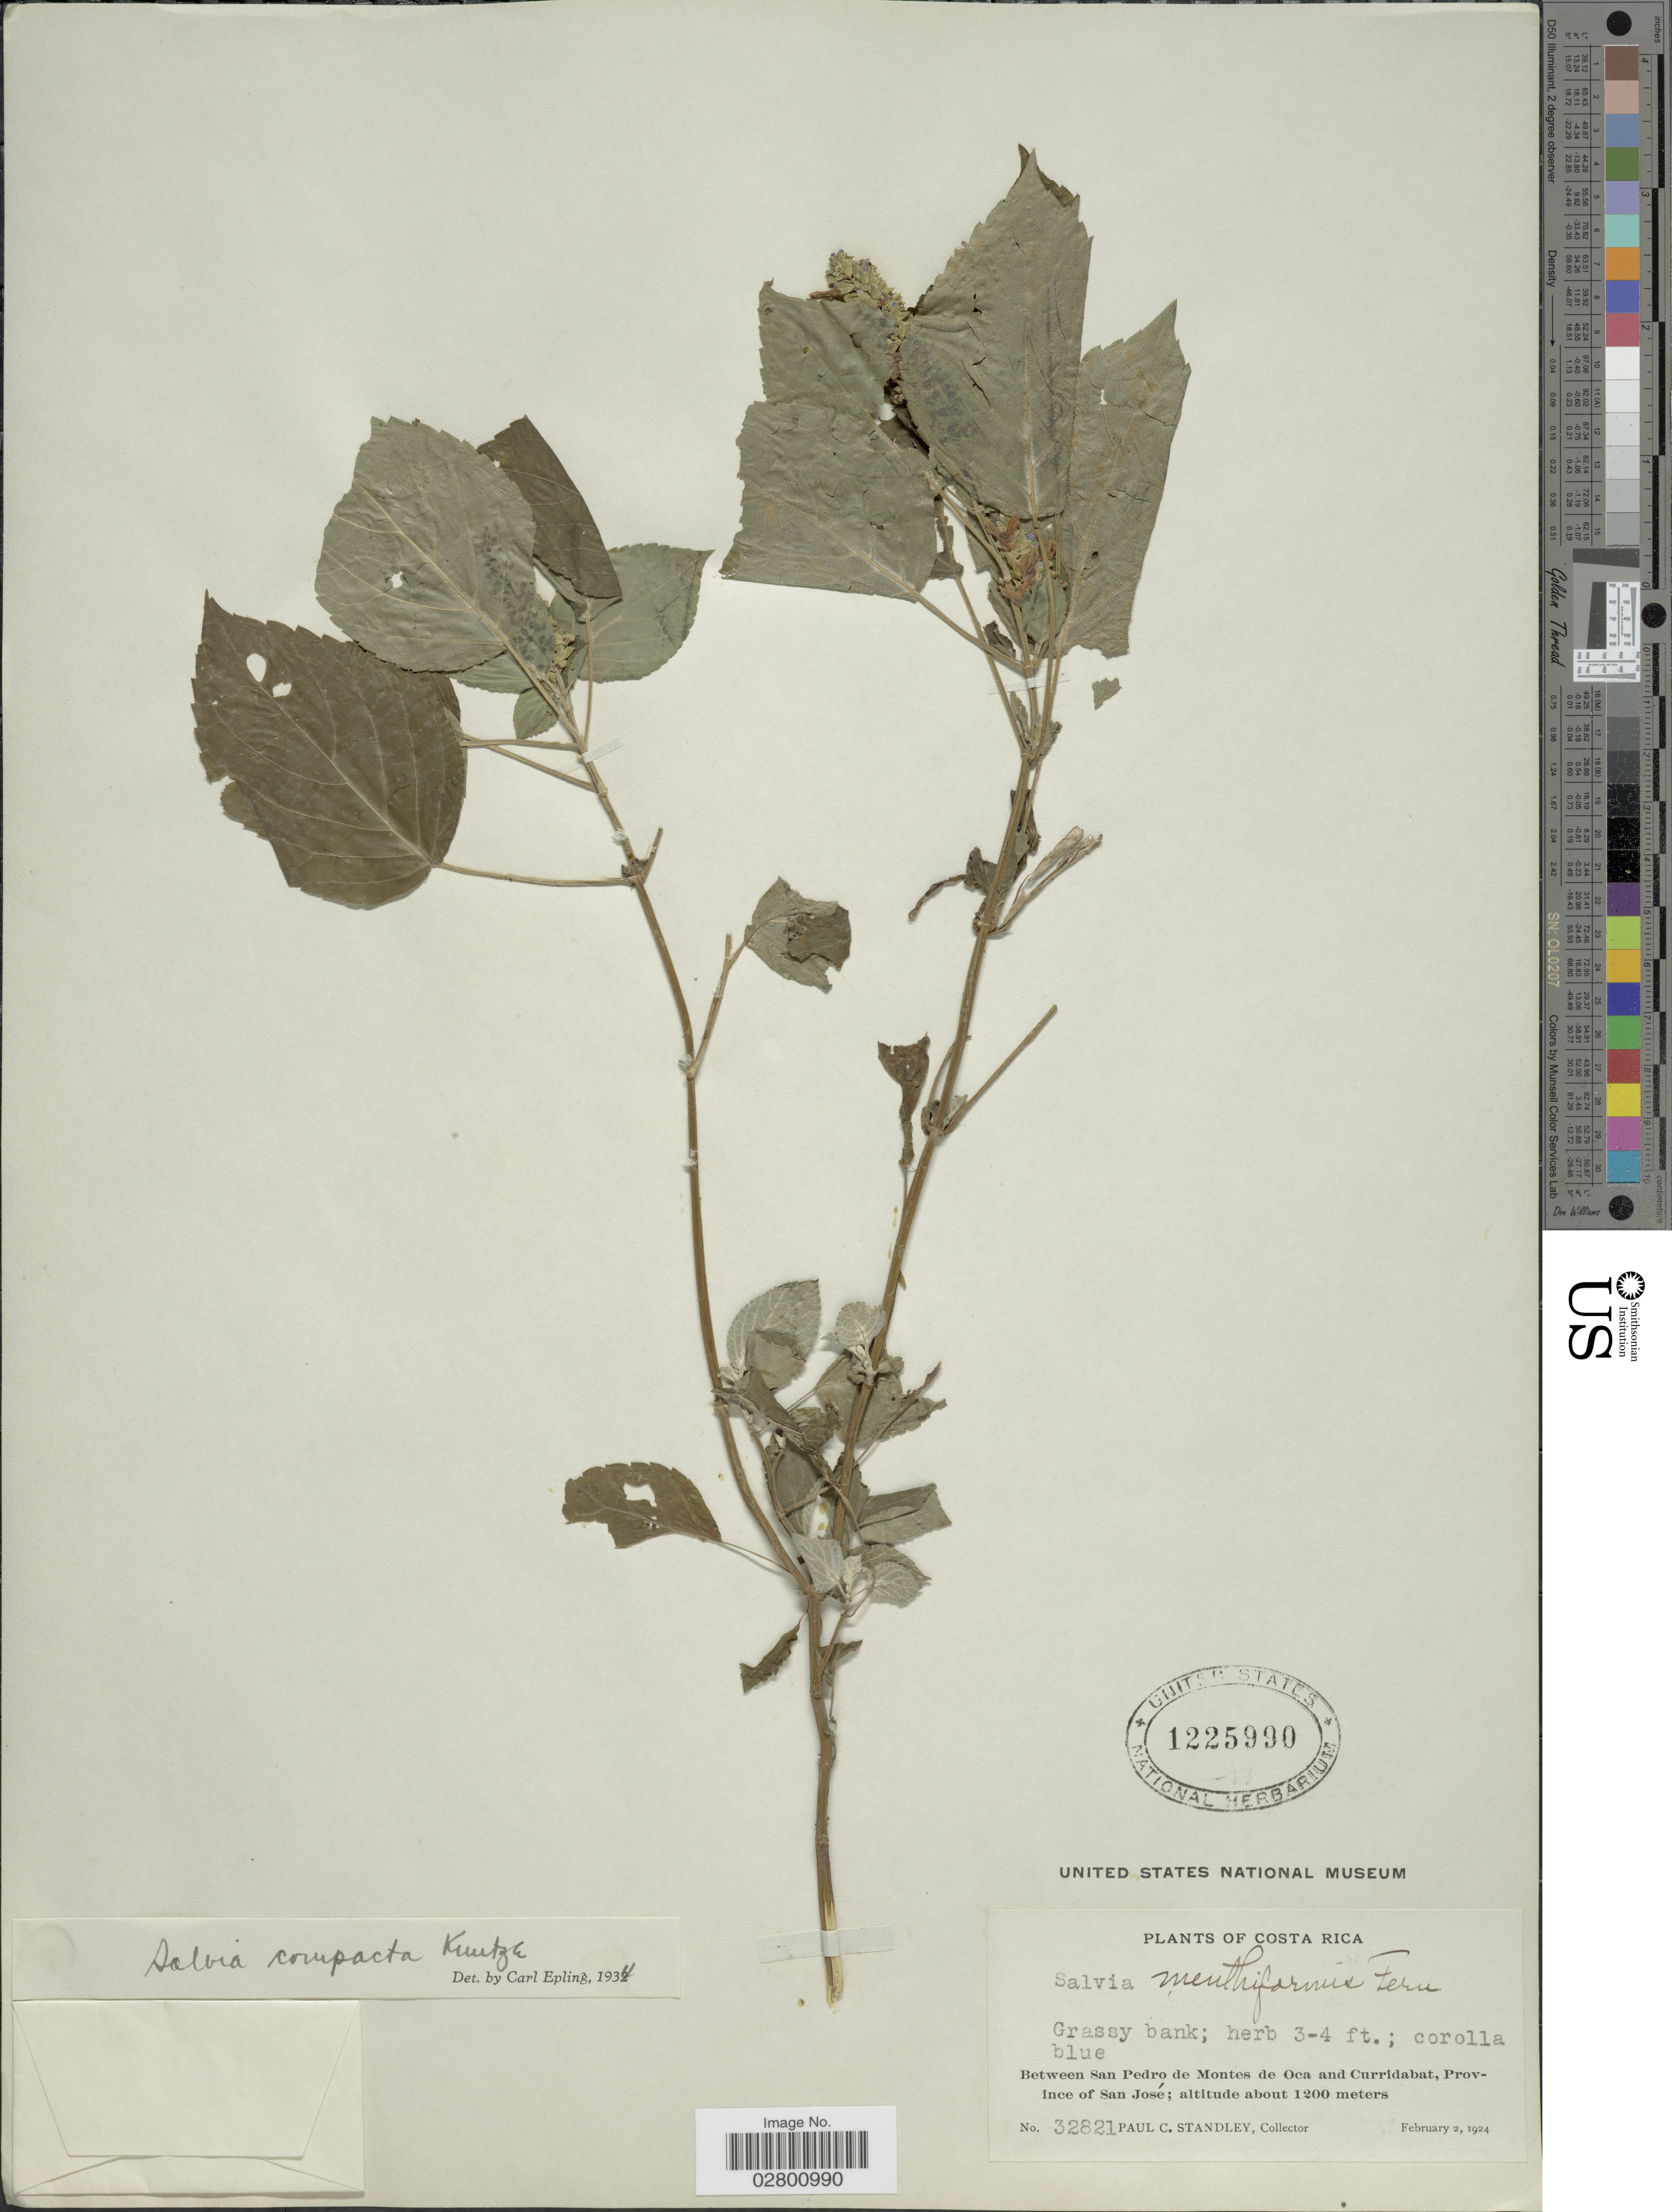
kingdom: Plantae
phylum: Tracheophyta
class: Magnoliopsida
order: Lamiales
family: Lamiaceae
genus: Salvia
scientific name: Salvia compacta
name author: Kuntze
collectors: P. C. Standley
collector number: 32821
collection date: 1924-02-02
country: Costa Rica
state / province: San José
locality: Between San Pedro de Montes de Oca and Curridabat.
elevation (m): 1200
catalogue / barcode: US 1225990